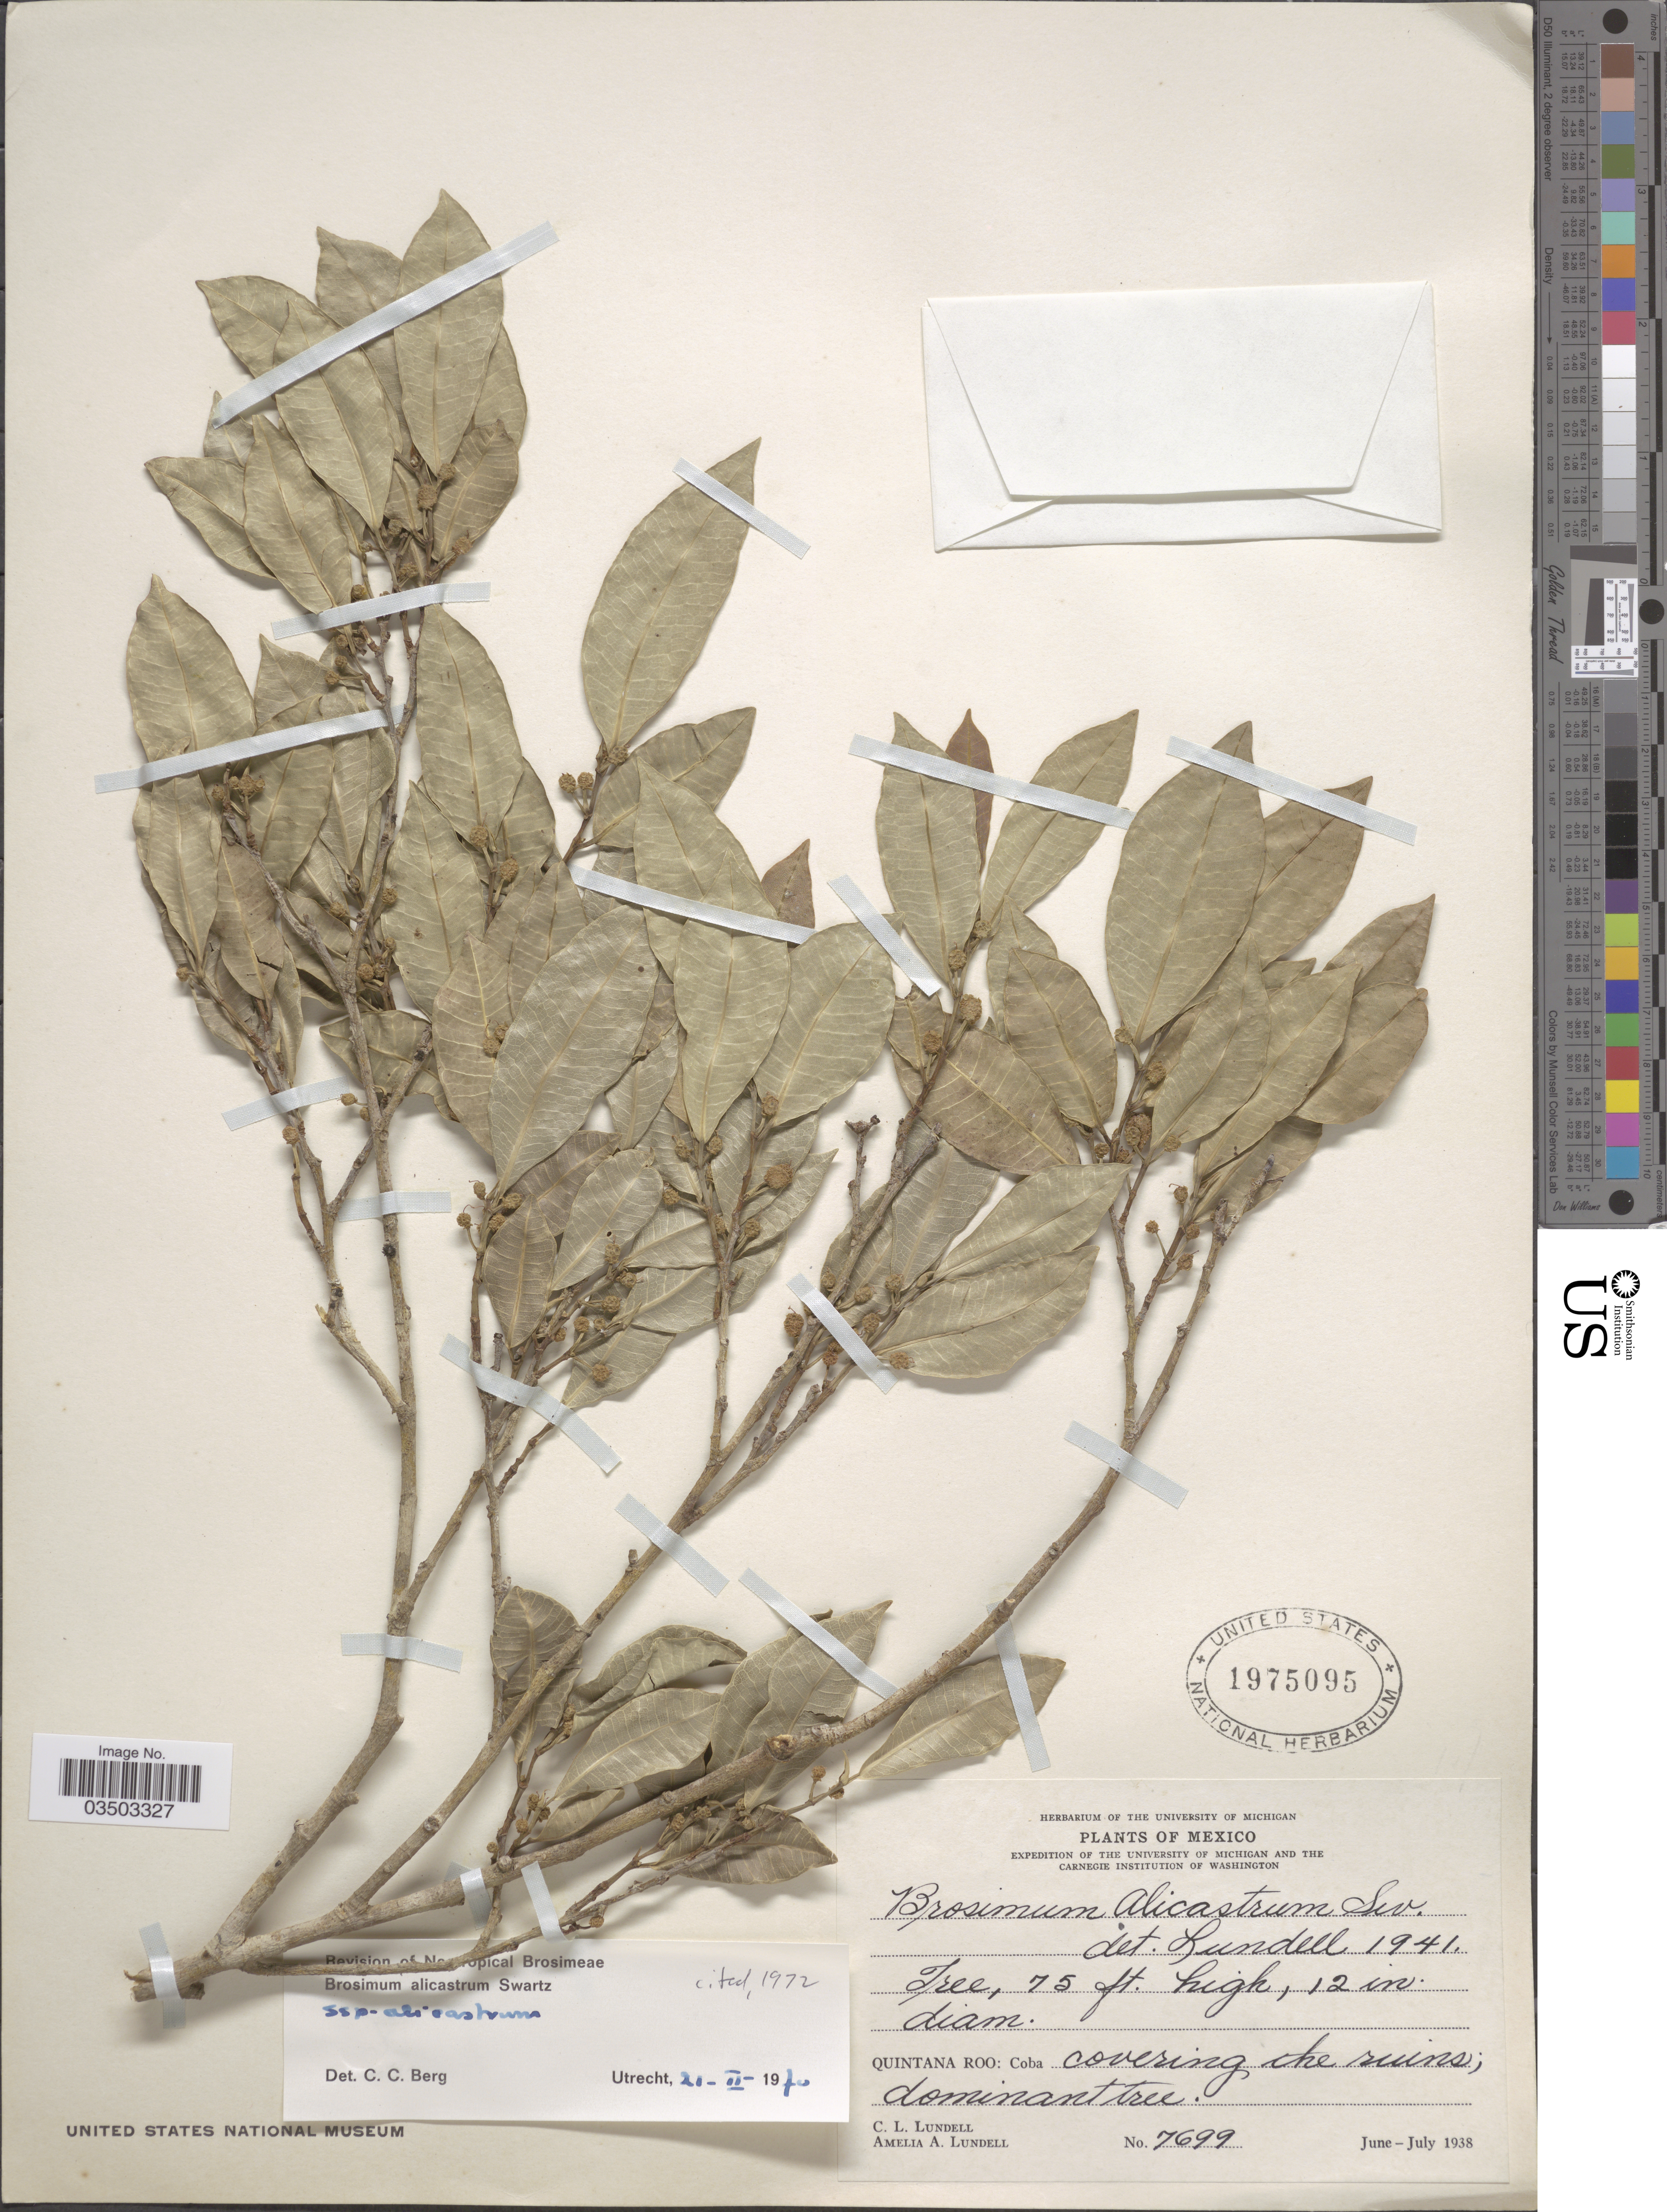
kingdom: Plantae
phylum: Tracheophyta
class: Magnoliopsida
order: Rosales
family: Moraceae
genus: Brosimum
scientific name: Brosimum alicastrum subsp. alicastrum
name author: Sw.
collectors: C. L. Lundell & A. A. Lundell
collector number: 7699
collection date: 1938-06/1938-07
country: Mexico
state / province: Quintana Roo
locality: Coba.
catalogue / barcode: US 1975095